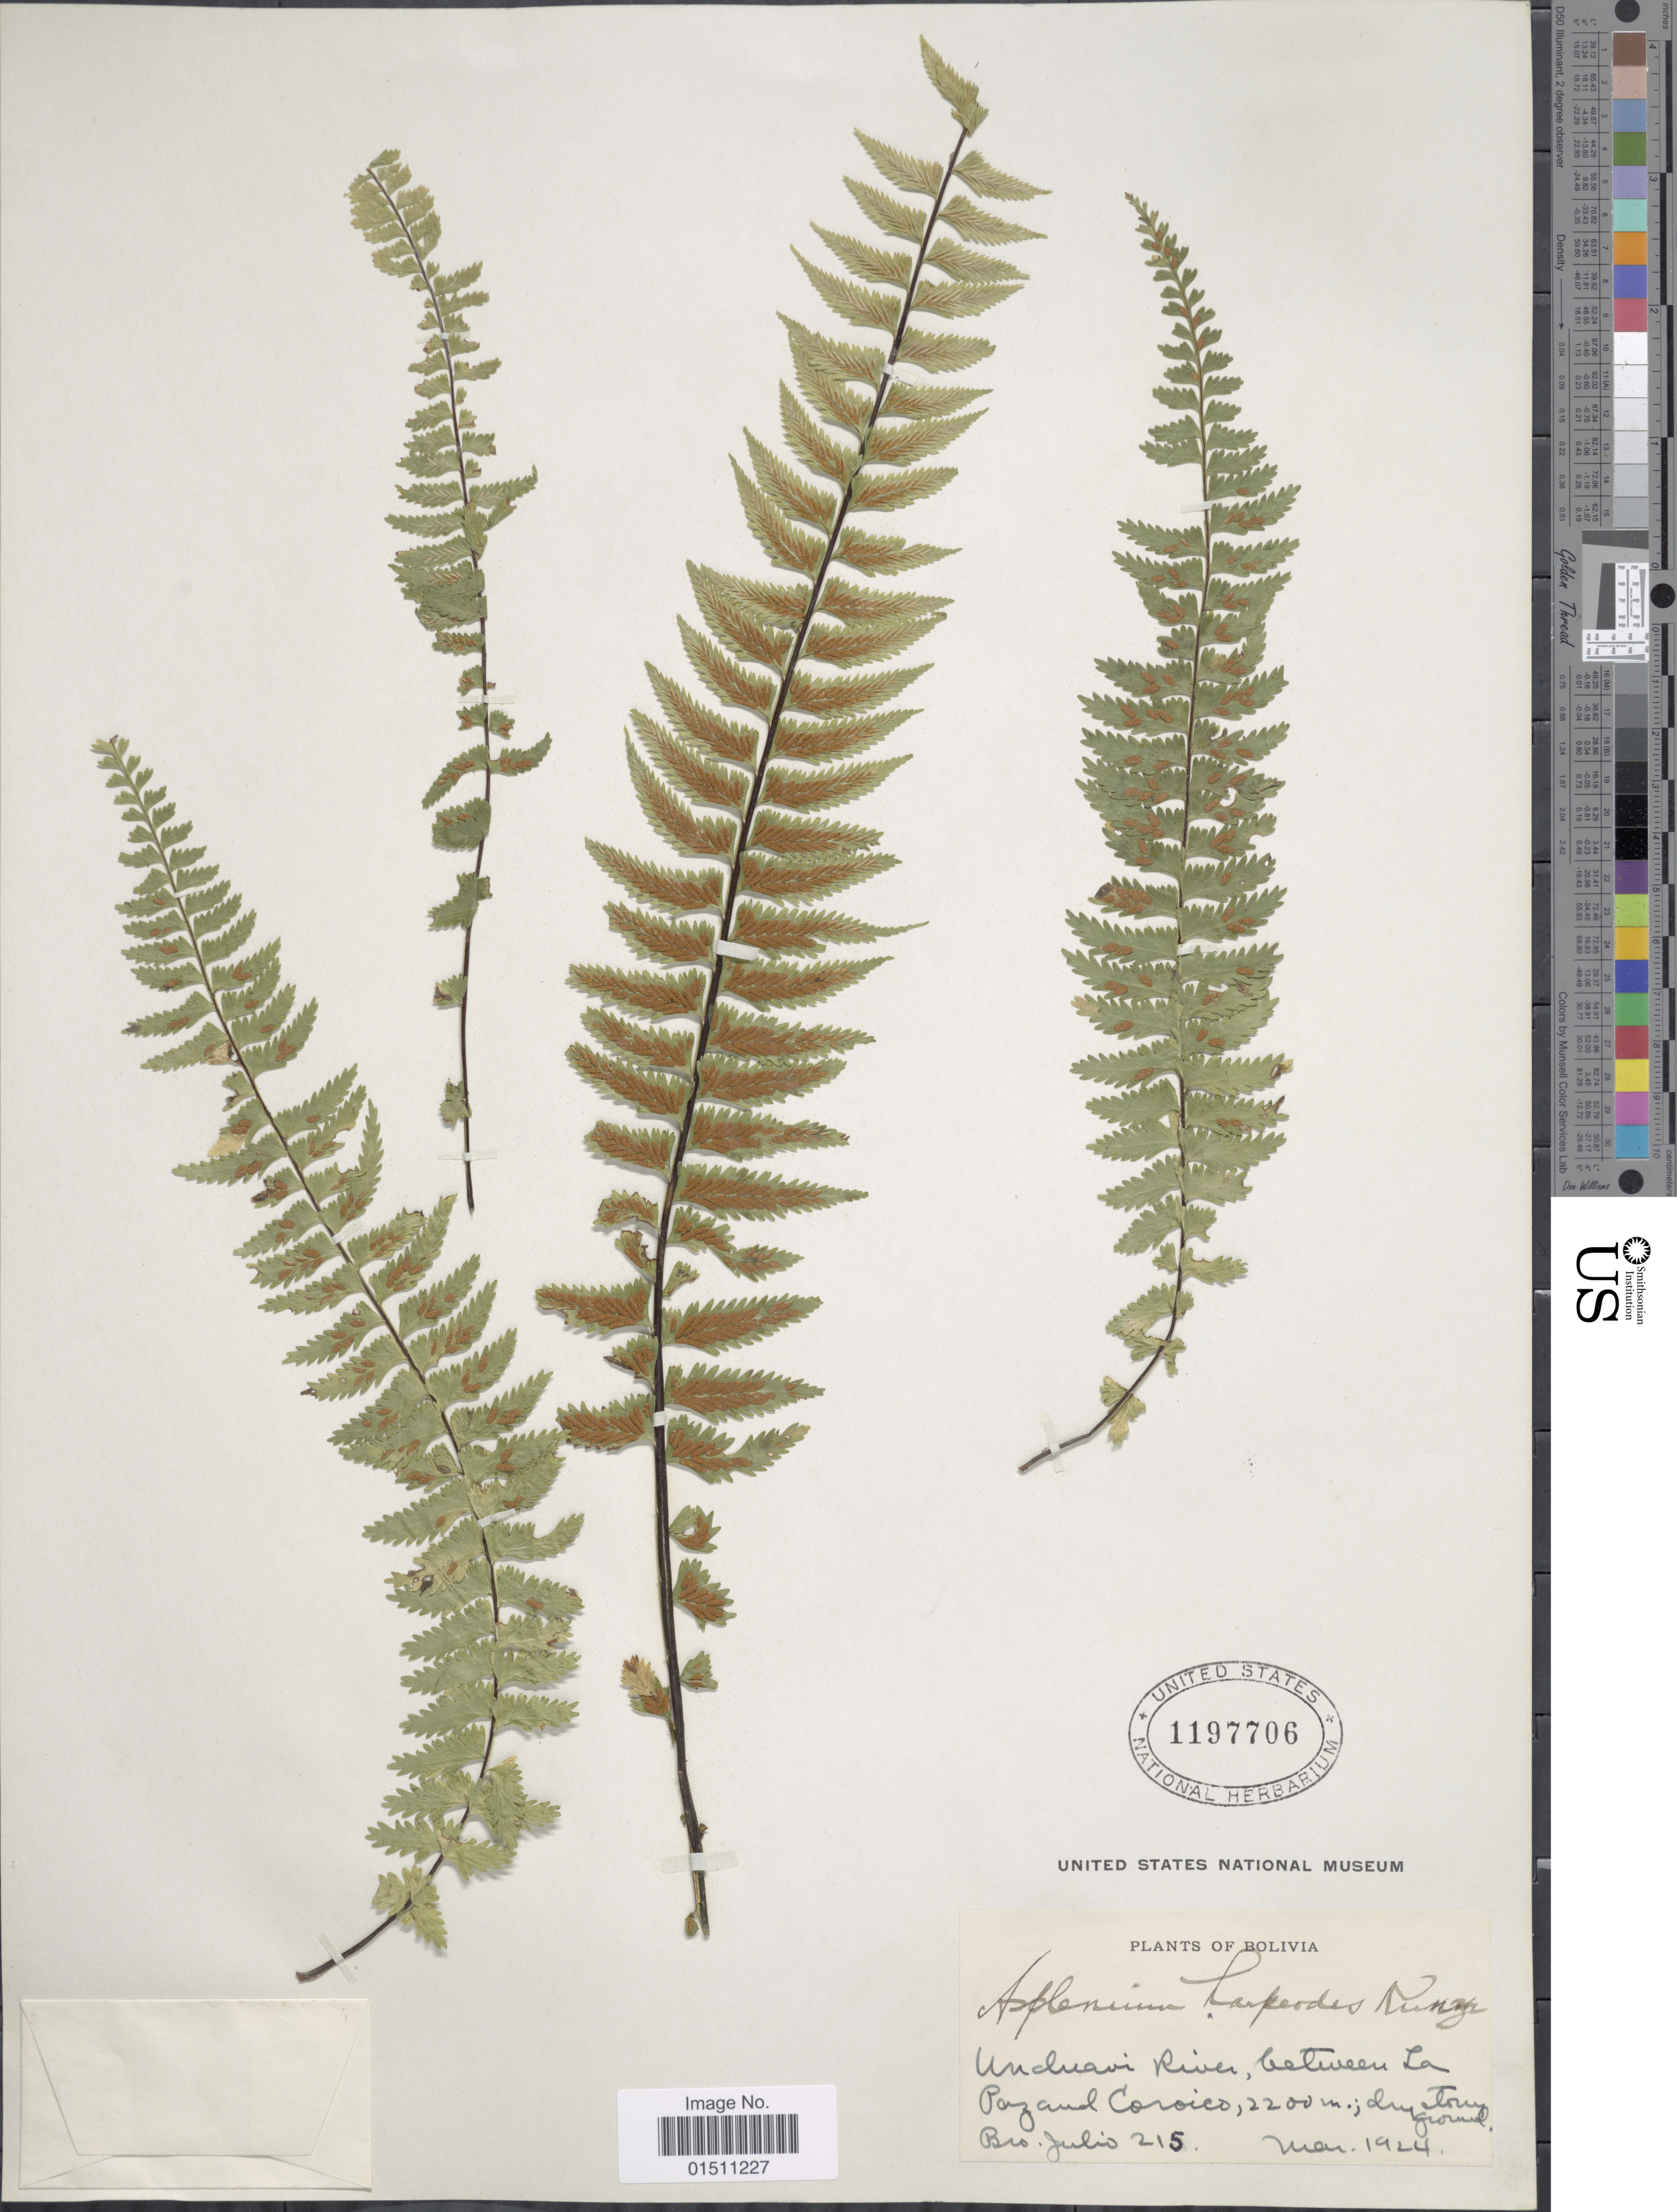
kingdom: Plantae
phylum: Tracheophyta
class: Polypodiopsida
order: Polypodiales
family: Aspleniaceae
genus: Asplenium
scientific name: Asplenium harpeodes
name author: Kunze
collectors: Bro. Julio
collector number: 215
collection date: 1924-03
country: Bolivia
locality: Bolivia, unduavi River, between La Paz Pazaul Coroico.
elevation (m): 2200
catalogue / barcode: US 1197706